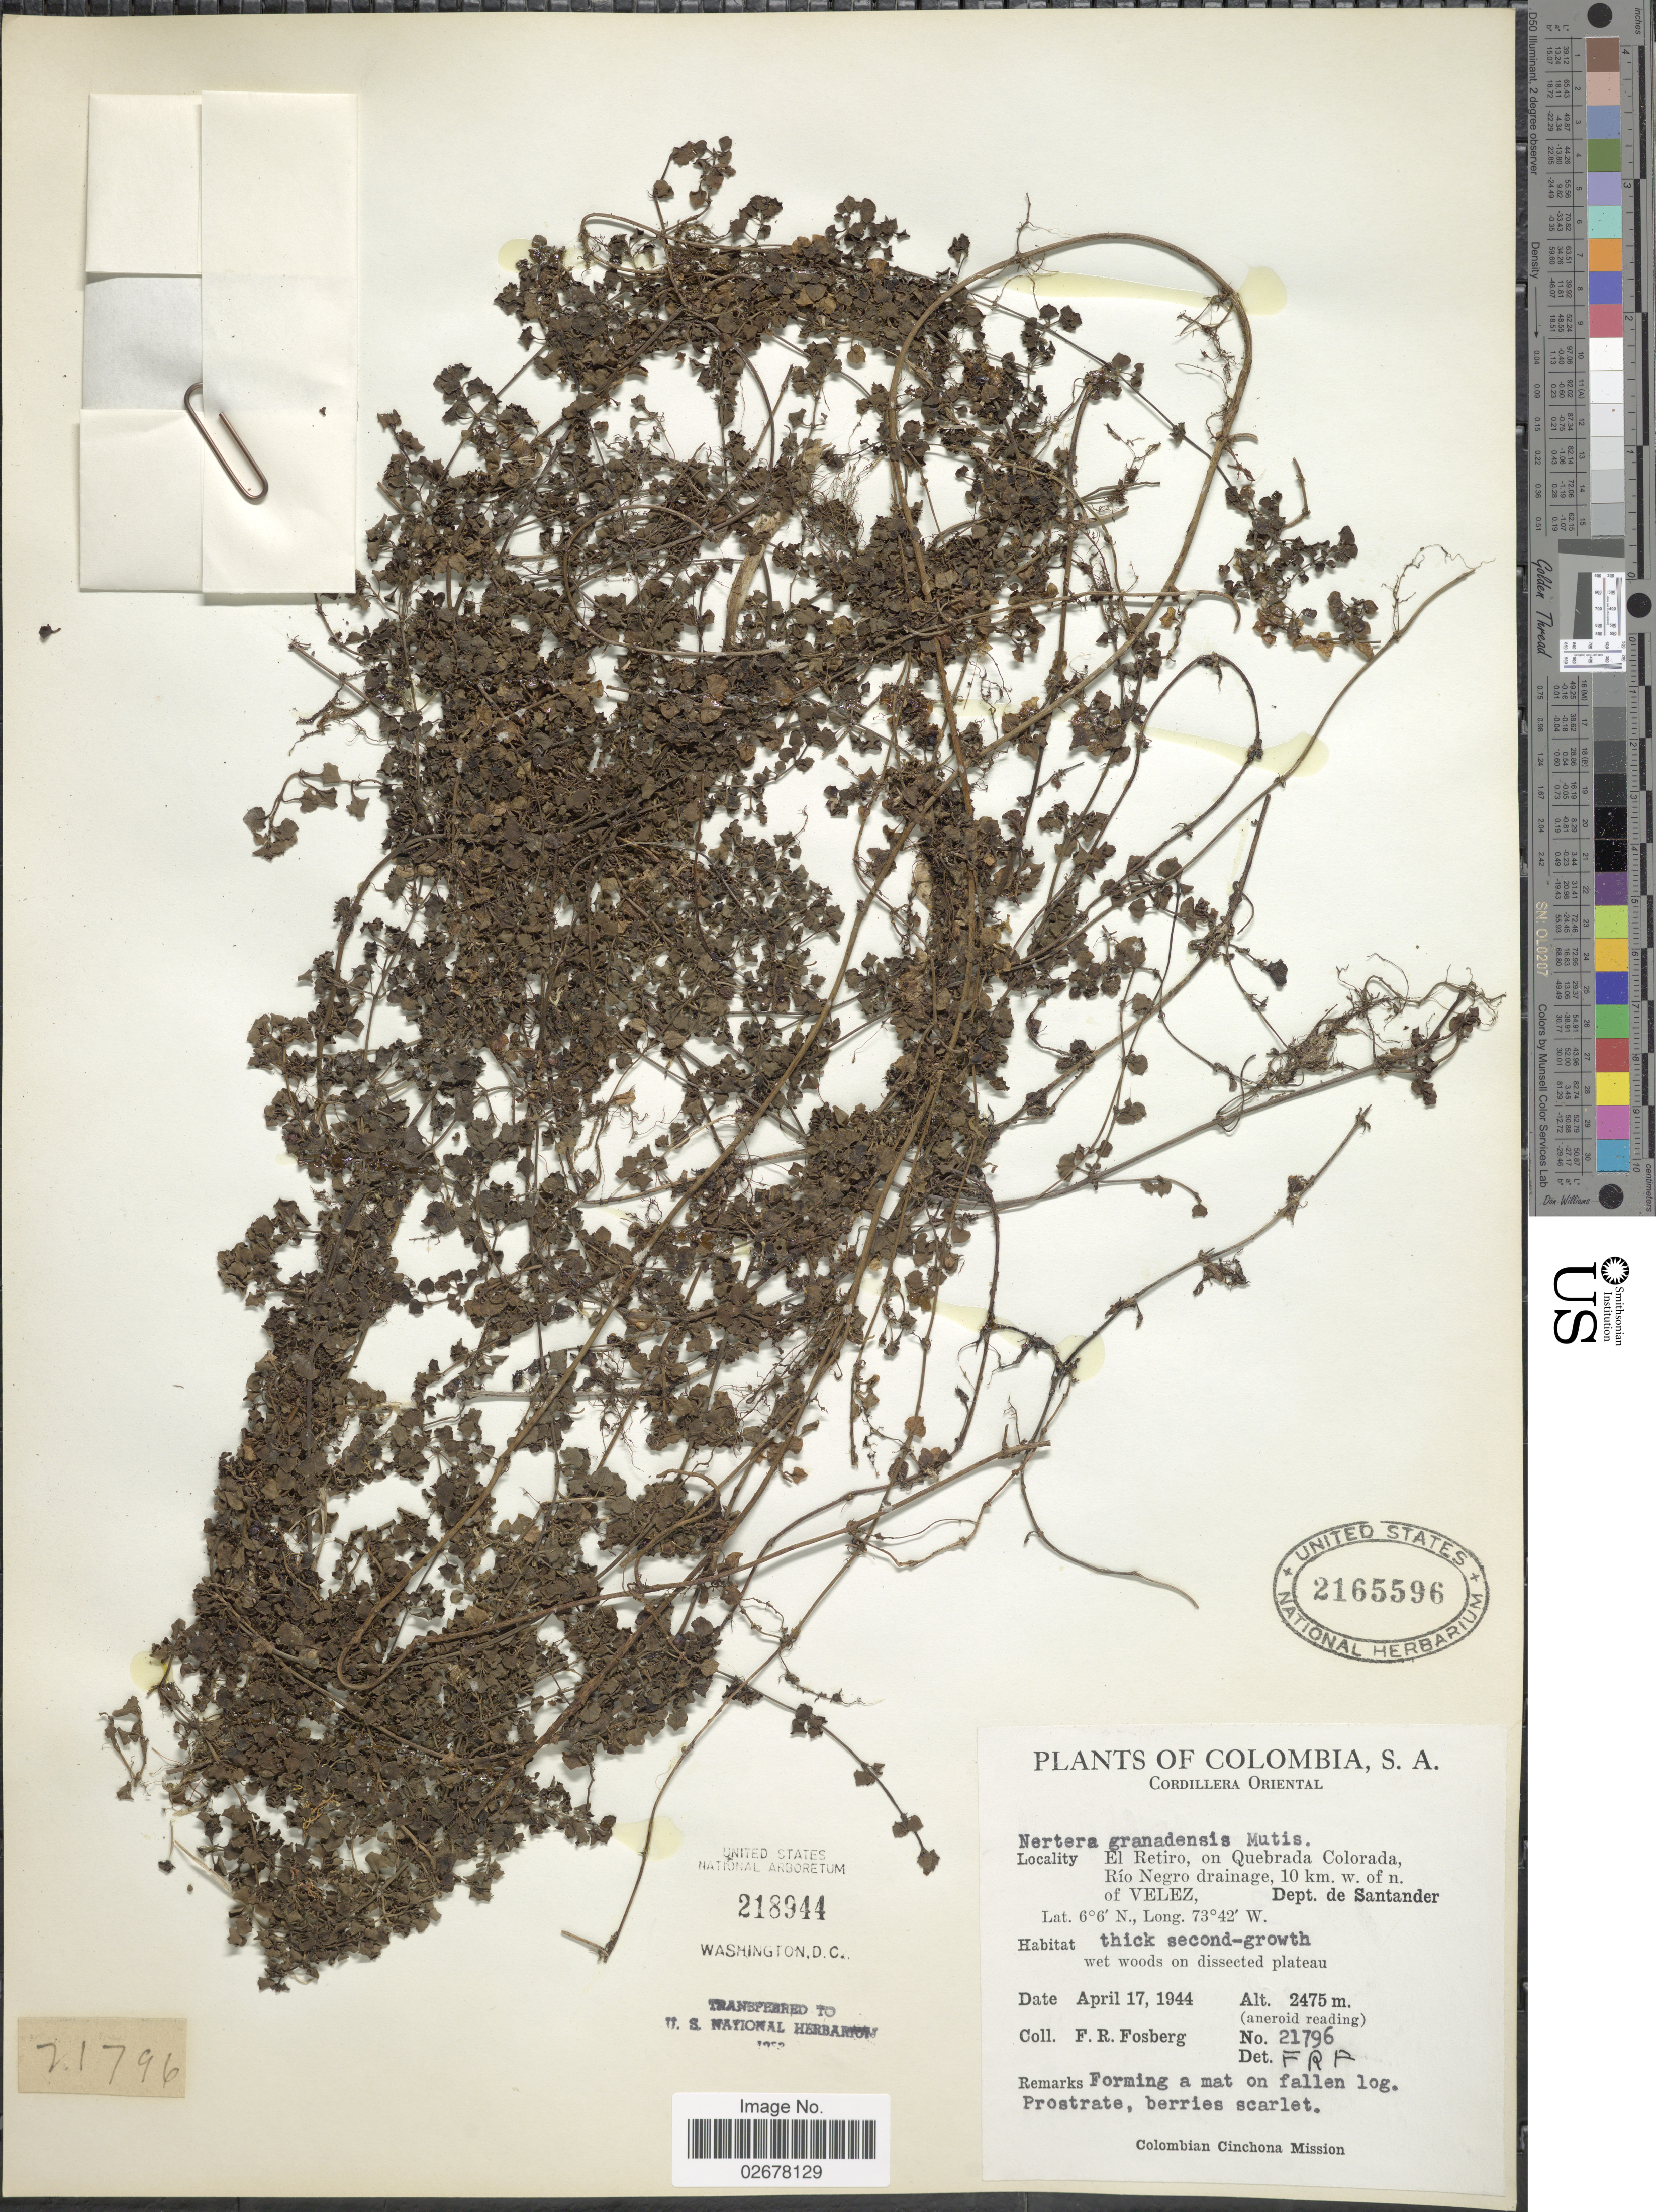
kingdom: Plantae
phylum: Tracheophyta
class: Magnoliopsida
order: Gentianales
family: Rubiaceae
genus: Nertera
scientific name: Nertera depressa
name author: Banks & Sol. ex Gaertn.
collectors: F. R. Fosberg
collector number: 21796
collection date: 1944-04-17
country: Colombia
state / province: Santander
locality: Cordiller Oriental, El Retiro, on Quebrada Colorada, Río Negro drainage, 10 km w. of n. of Velez, Dept. de Santander, thick second-growth, wet woods on dissected plateau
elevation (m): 2475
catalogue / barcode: US 2165596